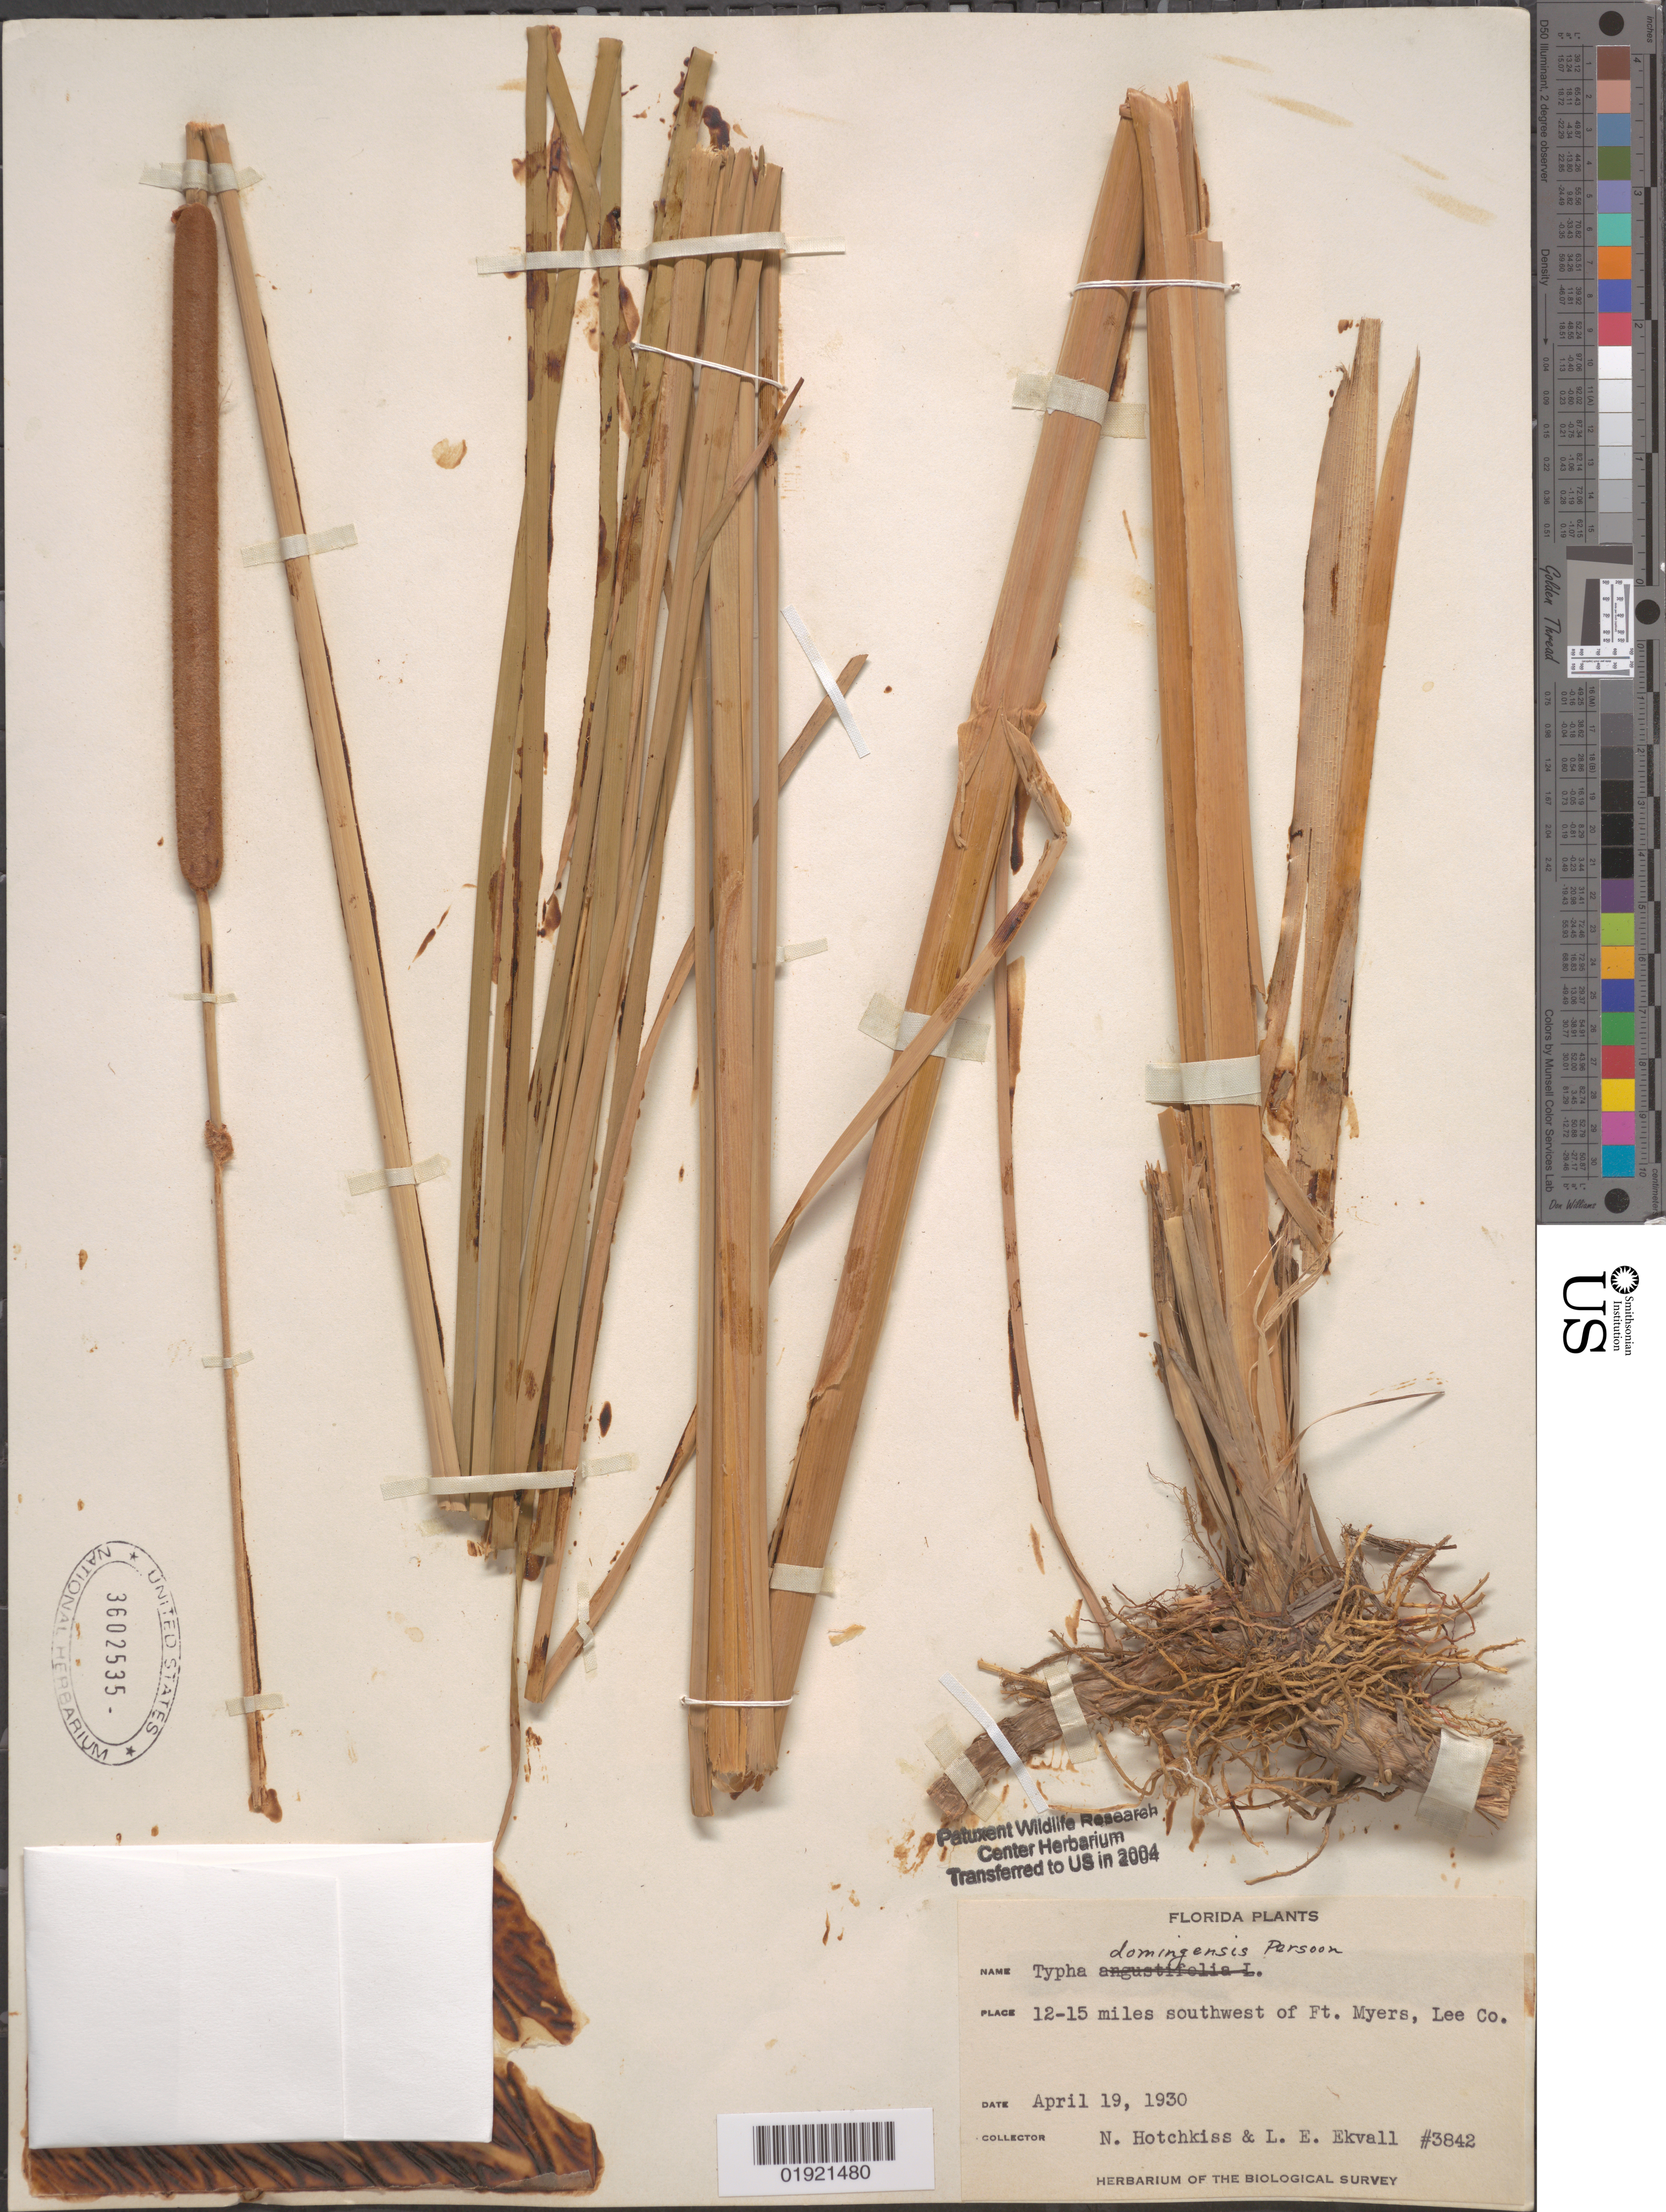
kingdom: Plantae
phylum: Tracheophyta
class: Liliopsida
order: Poales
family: Typhaceae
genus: Typha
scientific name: Typha domingensis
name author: Pers.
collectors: N. Hotchkiss & L. Ekvall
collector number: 3842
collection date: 1930-04-19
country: United States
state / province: Florida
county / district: Lee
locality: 12-15 miles southwest of Ft. Myers.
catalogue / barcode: US 3602535